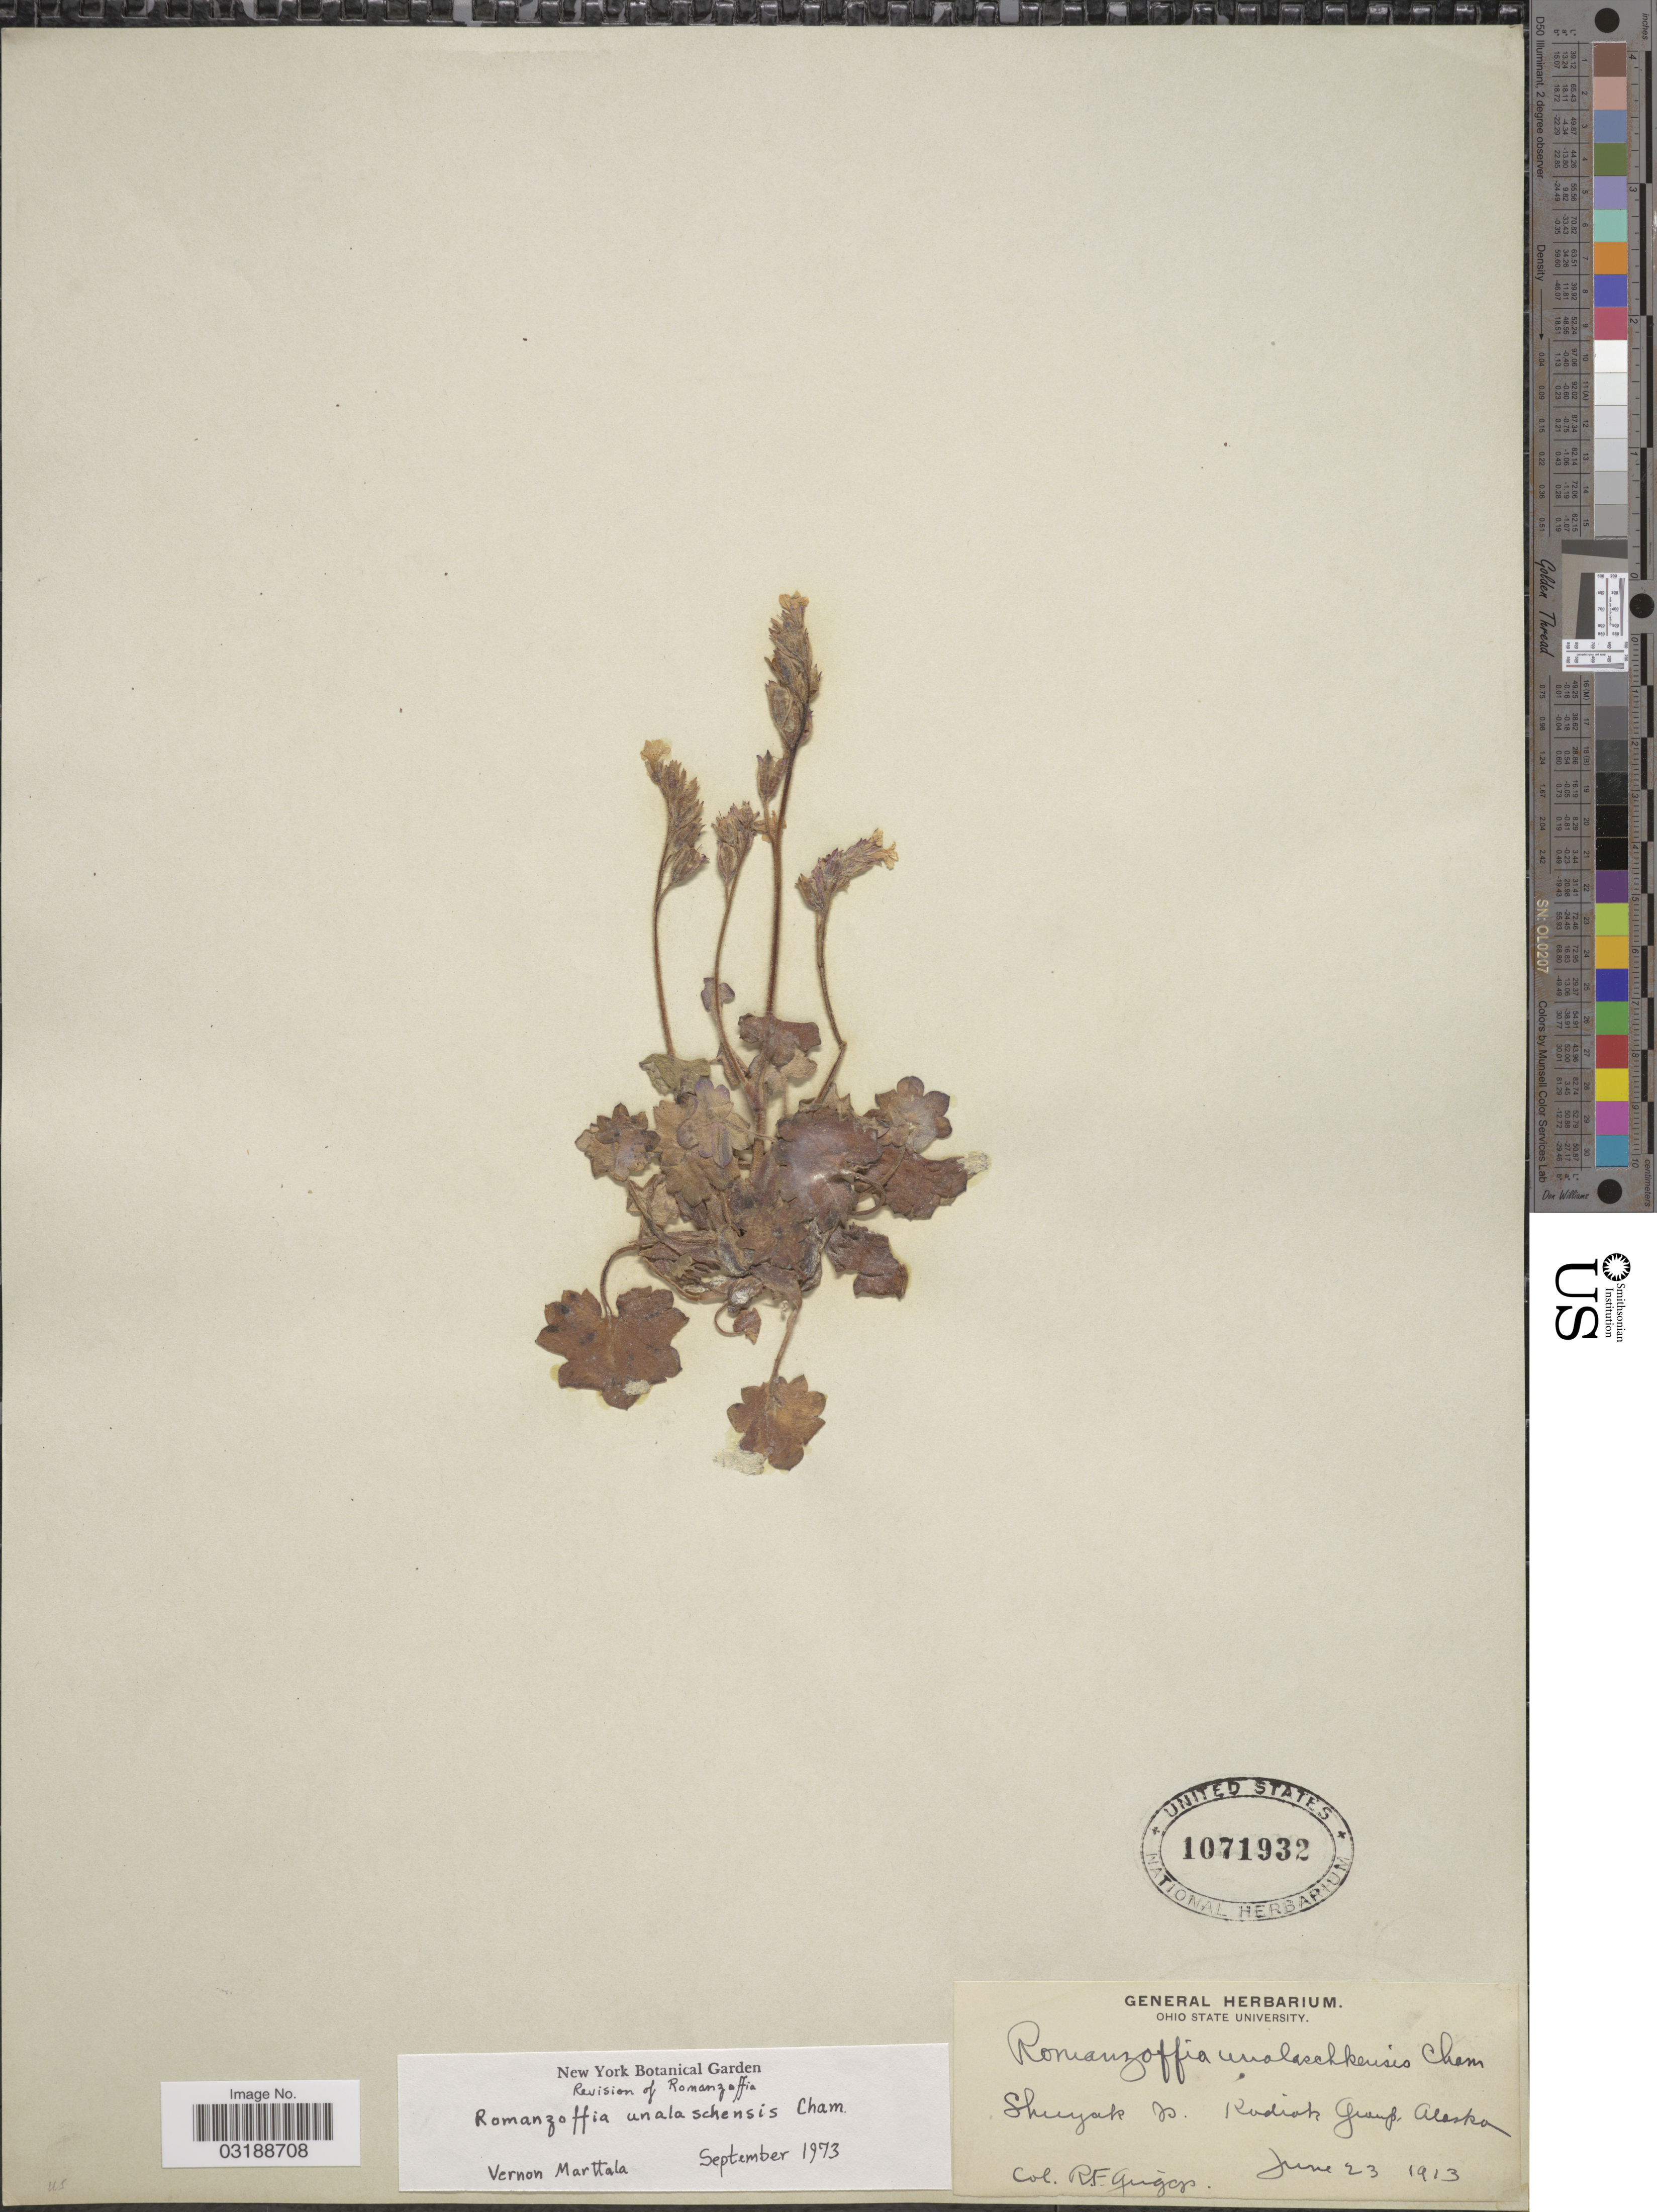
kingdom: Plantae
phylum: Tracheophyta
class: Magnoliopsida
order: Boraginales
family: Hydrophyllaceae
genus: Romanzoffia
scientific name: Romanzoffia unalaschcensis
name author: Cham.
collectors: R. F. Griggs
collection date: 1913-06-23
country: United States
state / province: Alaska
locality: Shuyak Is. Kadiak Group.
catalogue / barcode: US 1071932